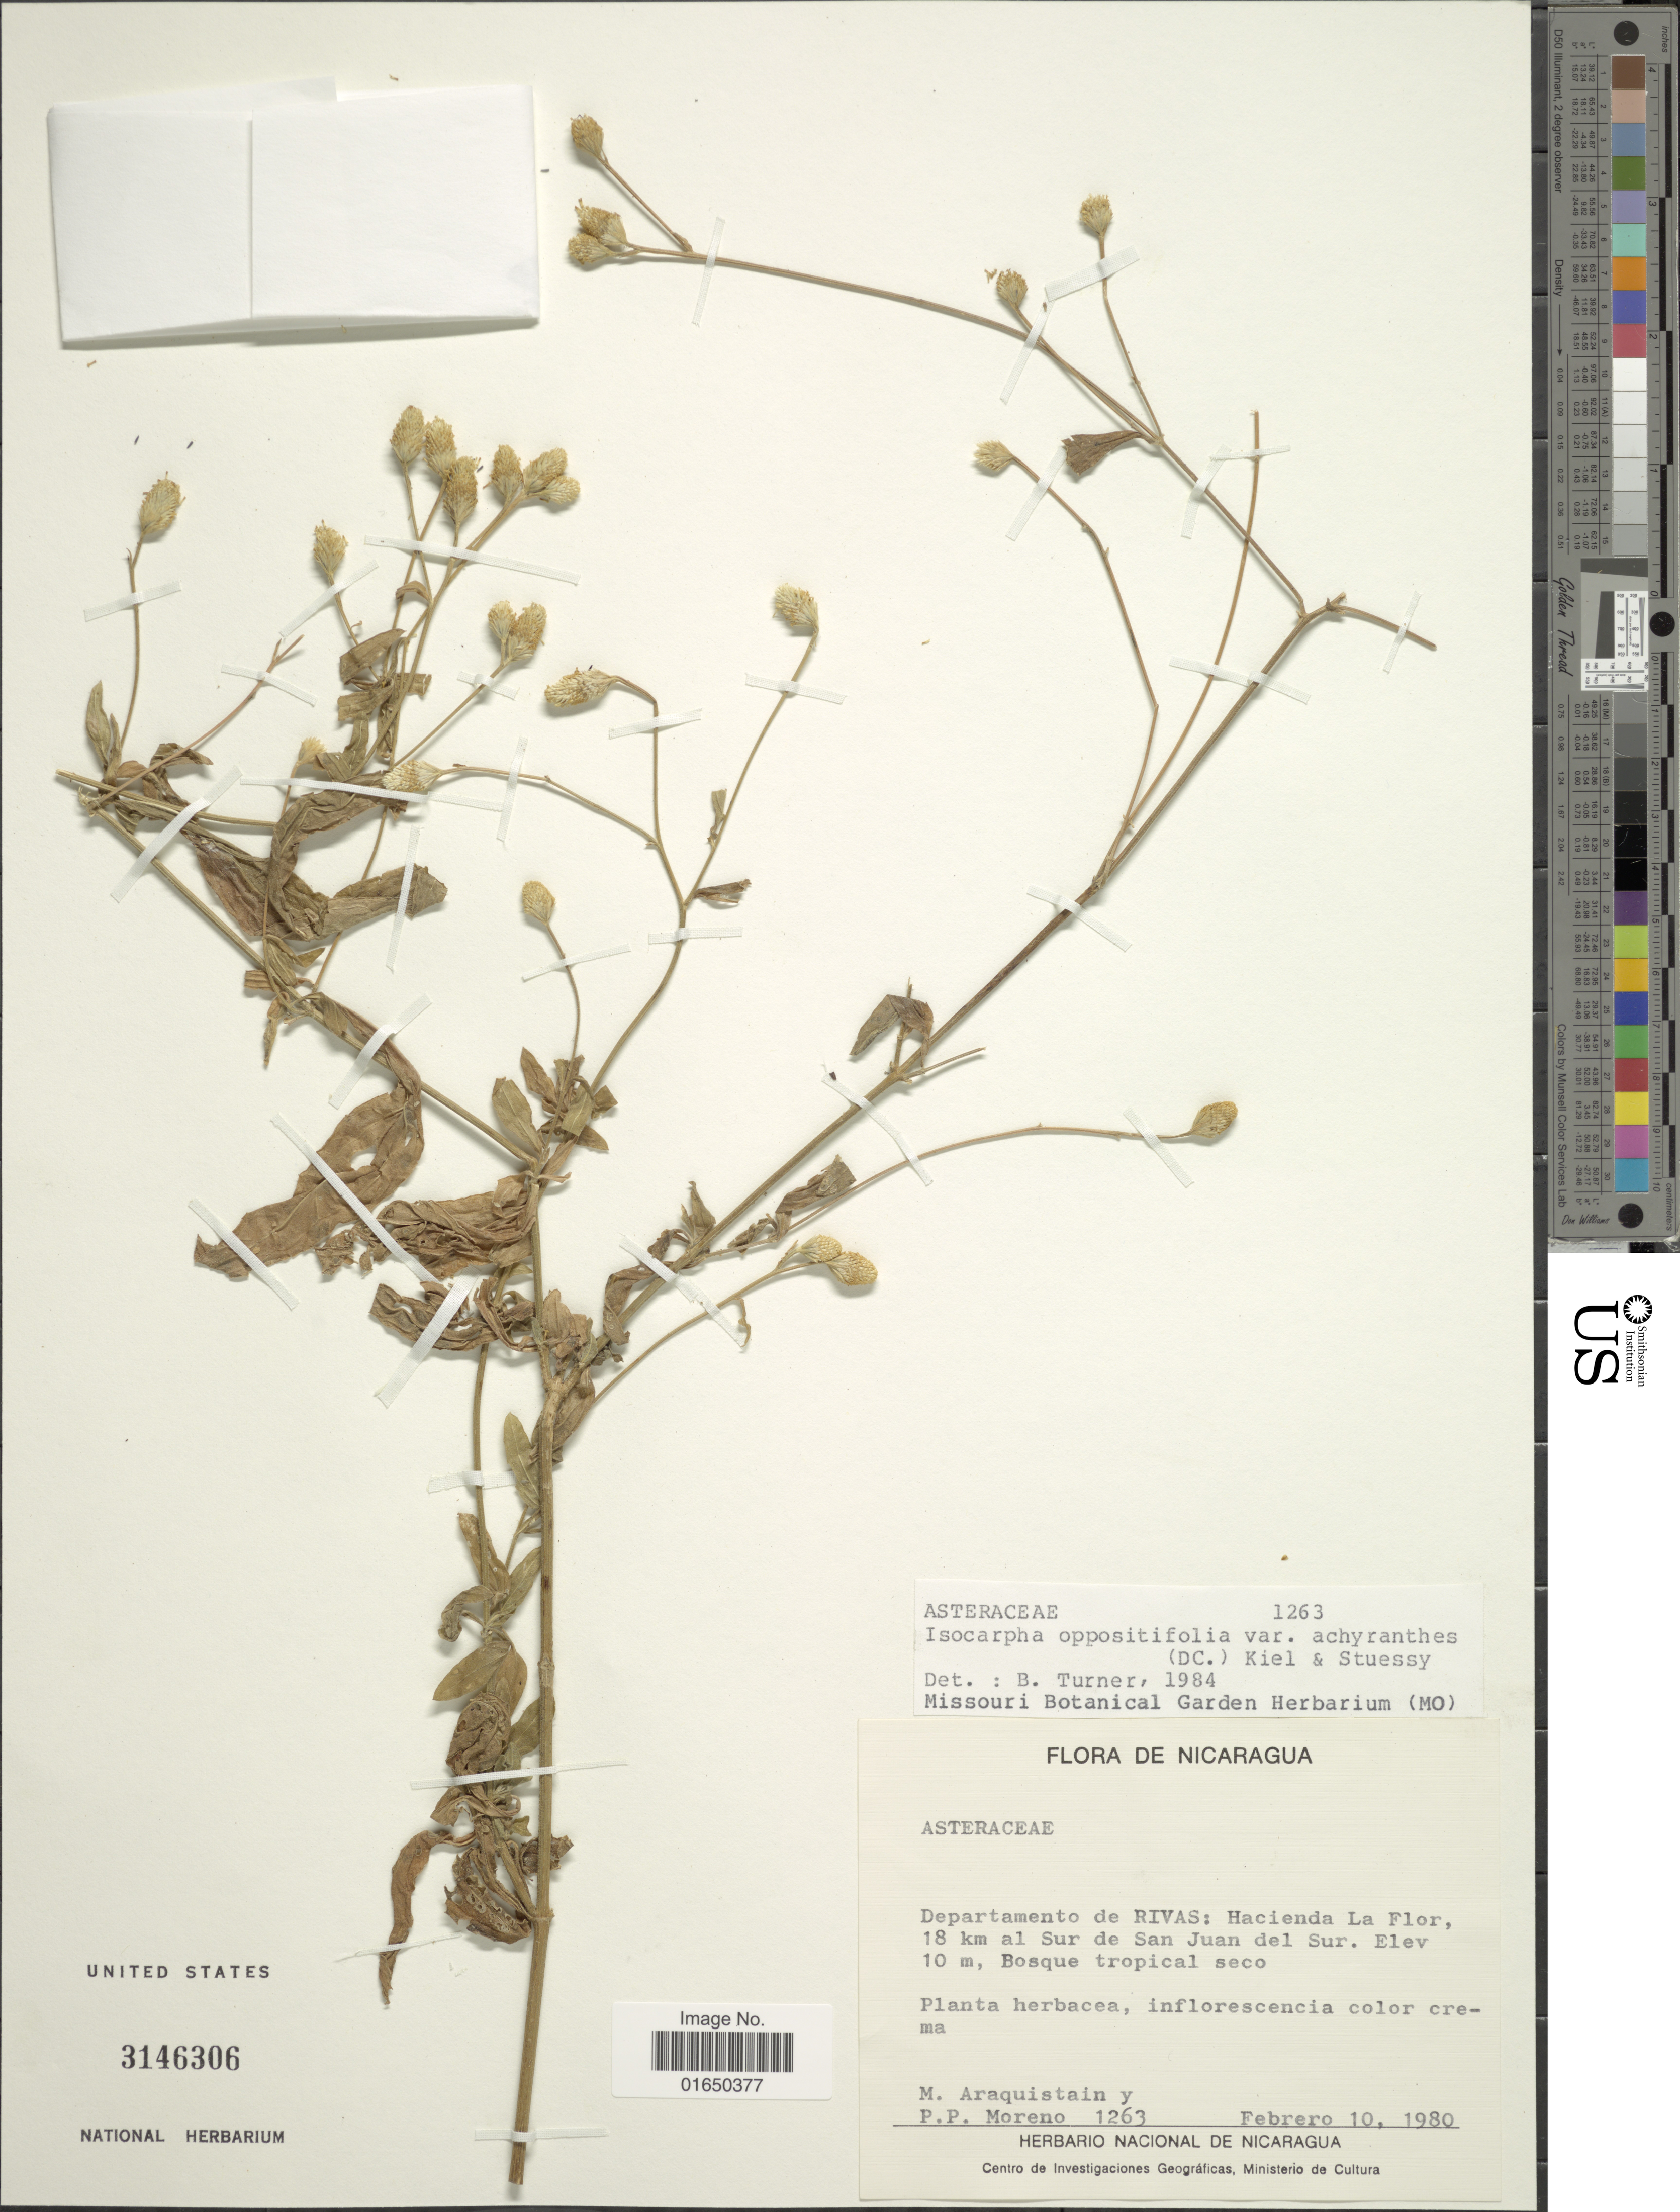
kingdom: Plantae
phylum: Tracheophyta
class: Magnoliopsida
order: Asterales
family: Asteraceae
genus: Isocarpha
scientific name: Isocarpha oppositifolia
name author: (L.) Cass.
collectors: M. Araquistain & P. Moreno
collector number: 1263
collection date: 1980-02-10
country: Nicaragua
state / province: Rivas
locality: Departamento de Rivas: Hacienda La Flor, 18 km al Sur de San Juan del Sur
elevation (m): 10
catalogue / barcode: US 3146306